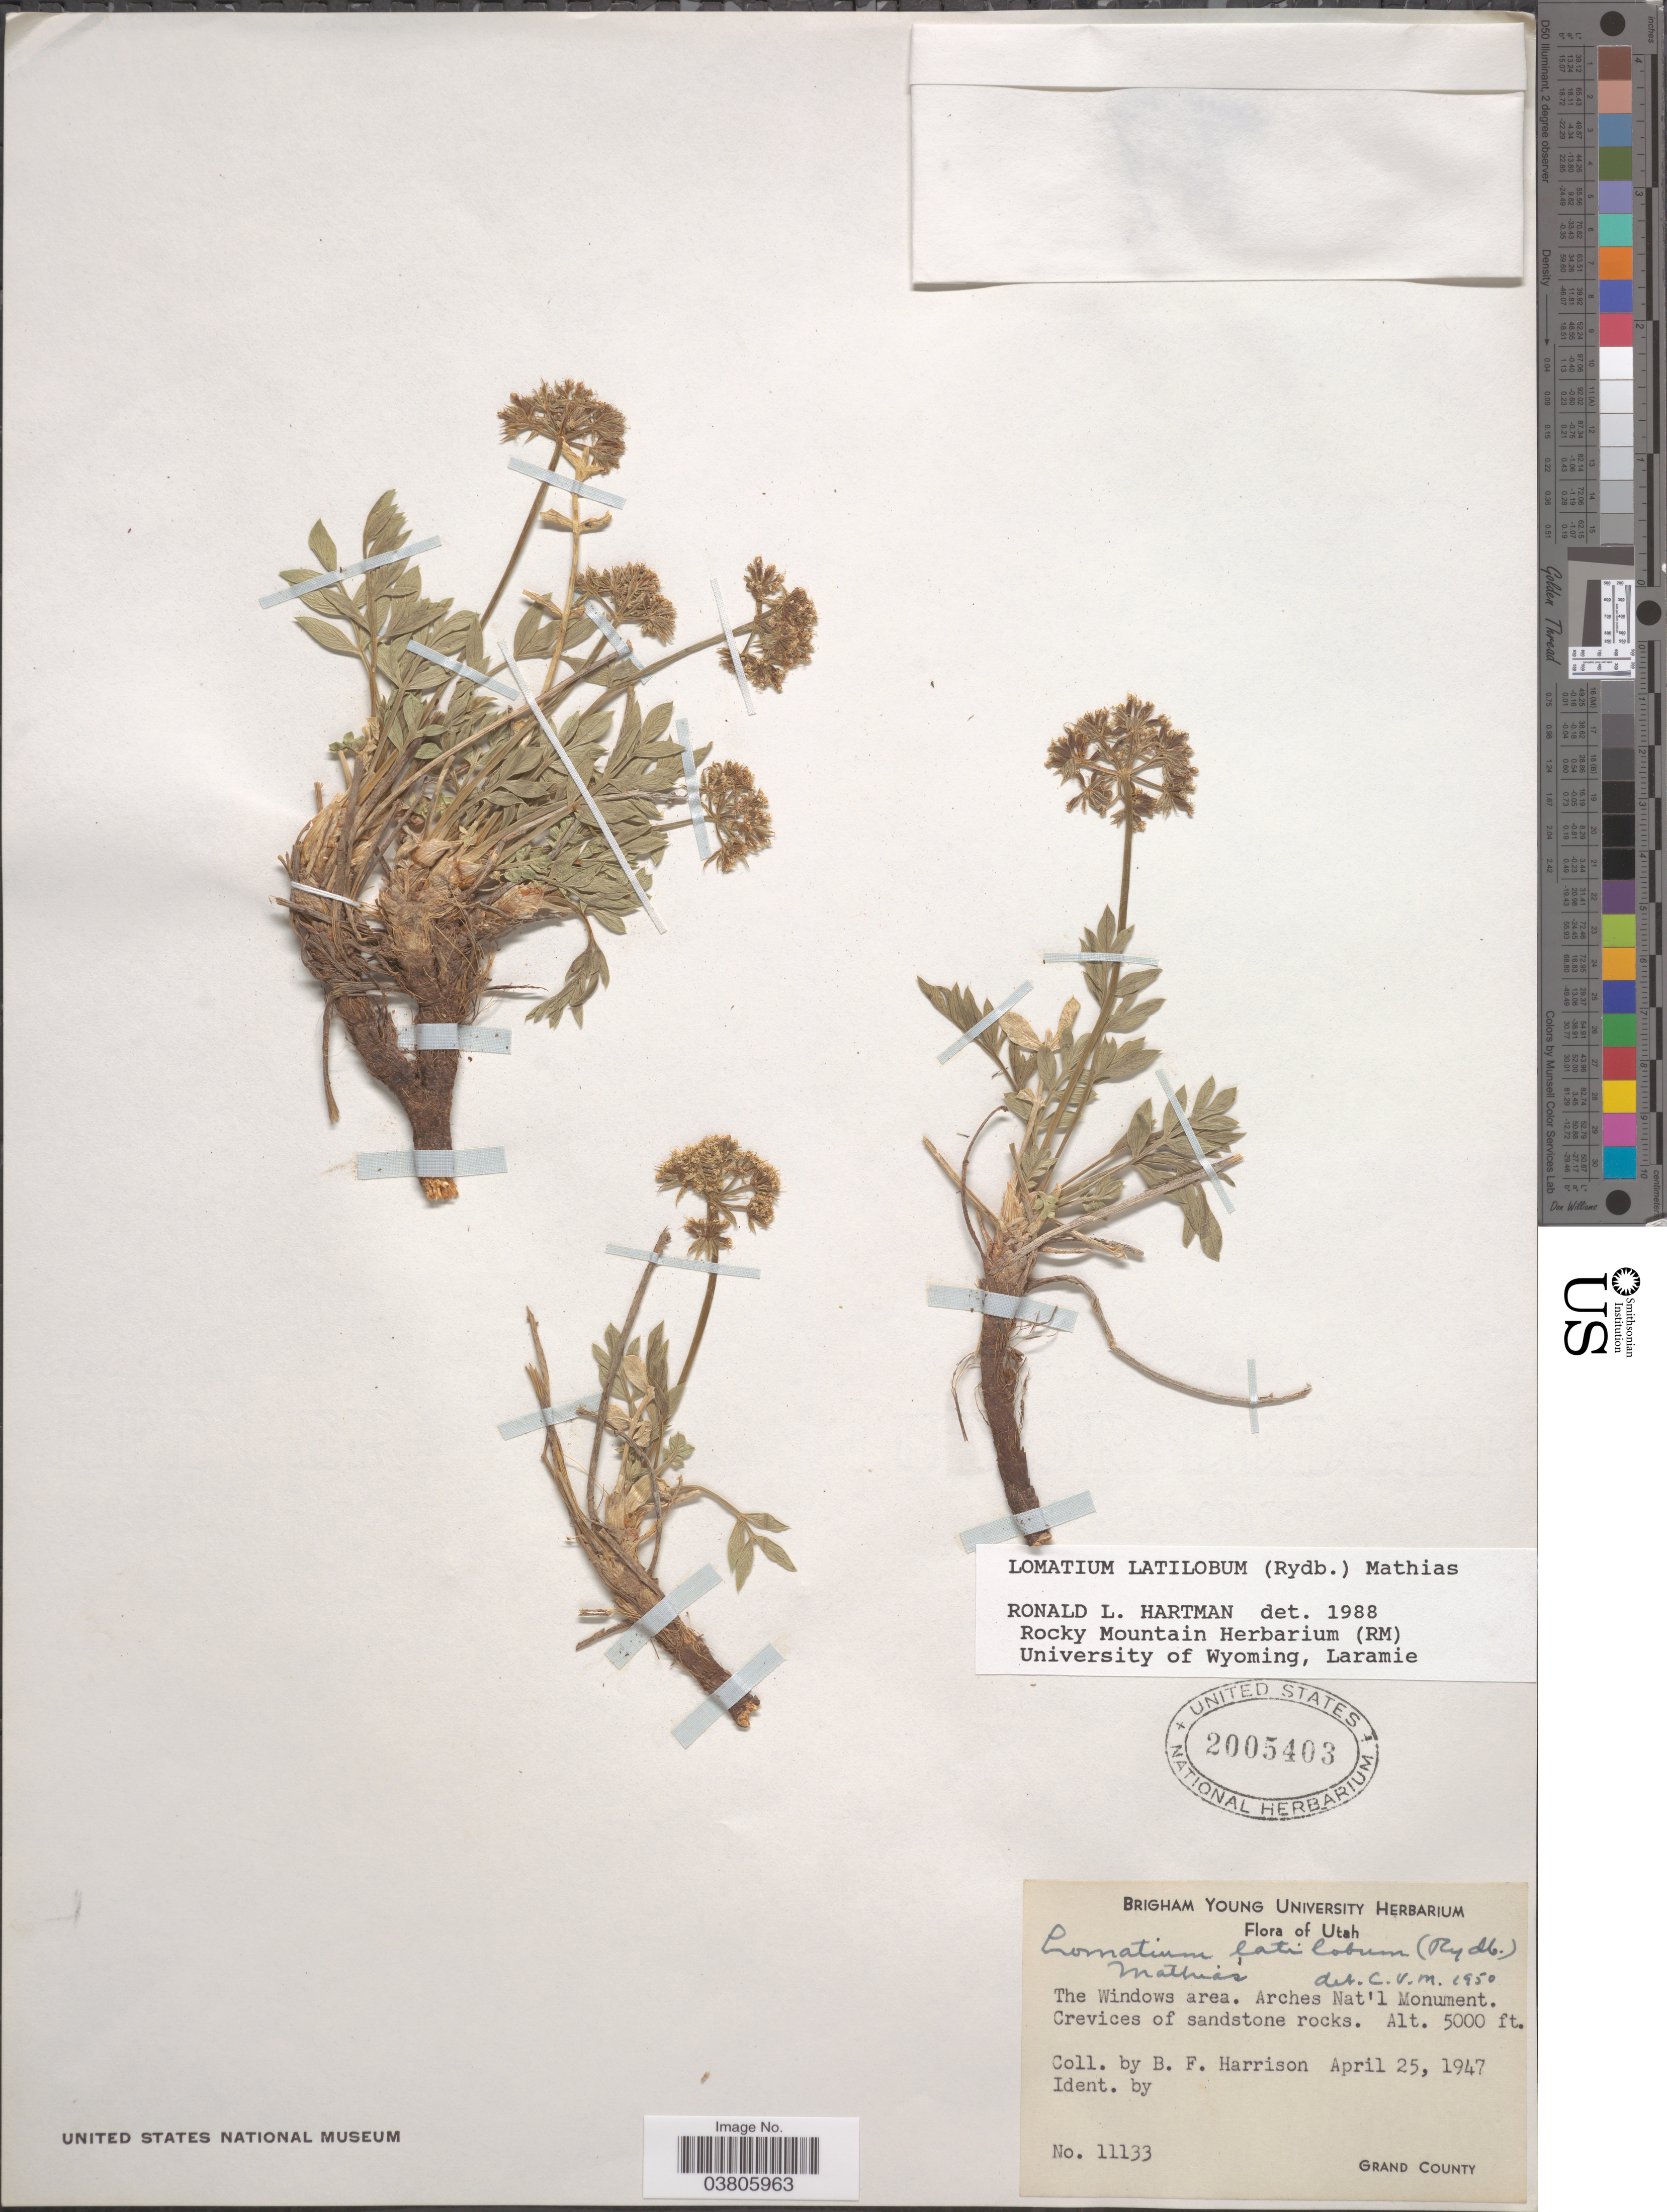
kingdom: Plantae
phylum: Tracheophyta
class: Magnoliopsida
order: Apiales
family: Apiaceae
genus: Lomatium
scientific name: Lomatium latilobum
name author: (Rydb.) Mathias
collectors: B. F. Harrison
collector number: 11133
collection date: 1947-04-25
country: United States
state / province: Utah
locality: The Windows area. Arches Nat'l Monument. Grand County.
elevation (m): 1524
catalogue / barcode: US 2005403